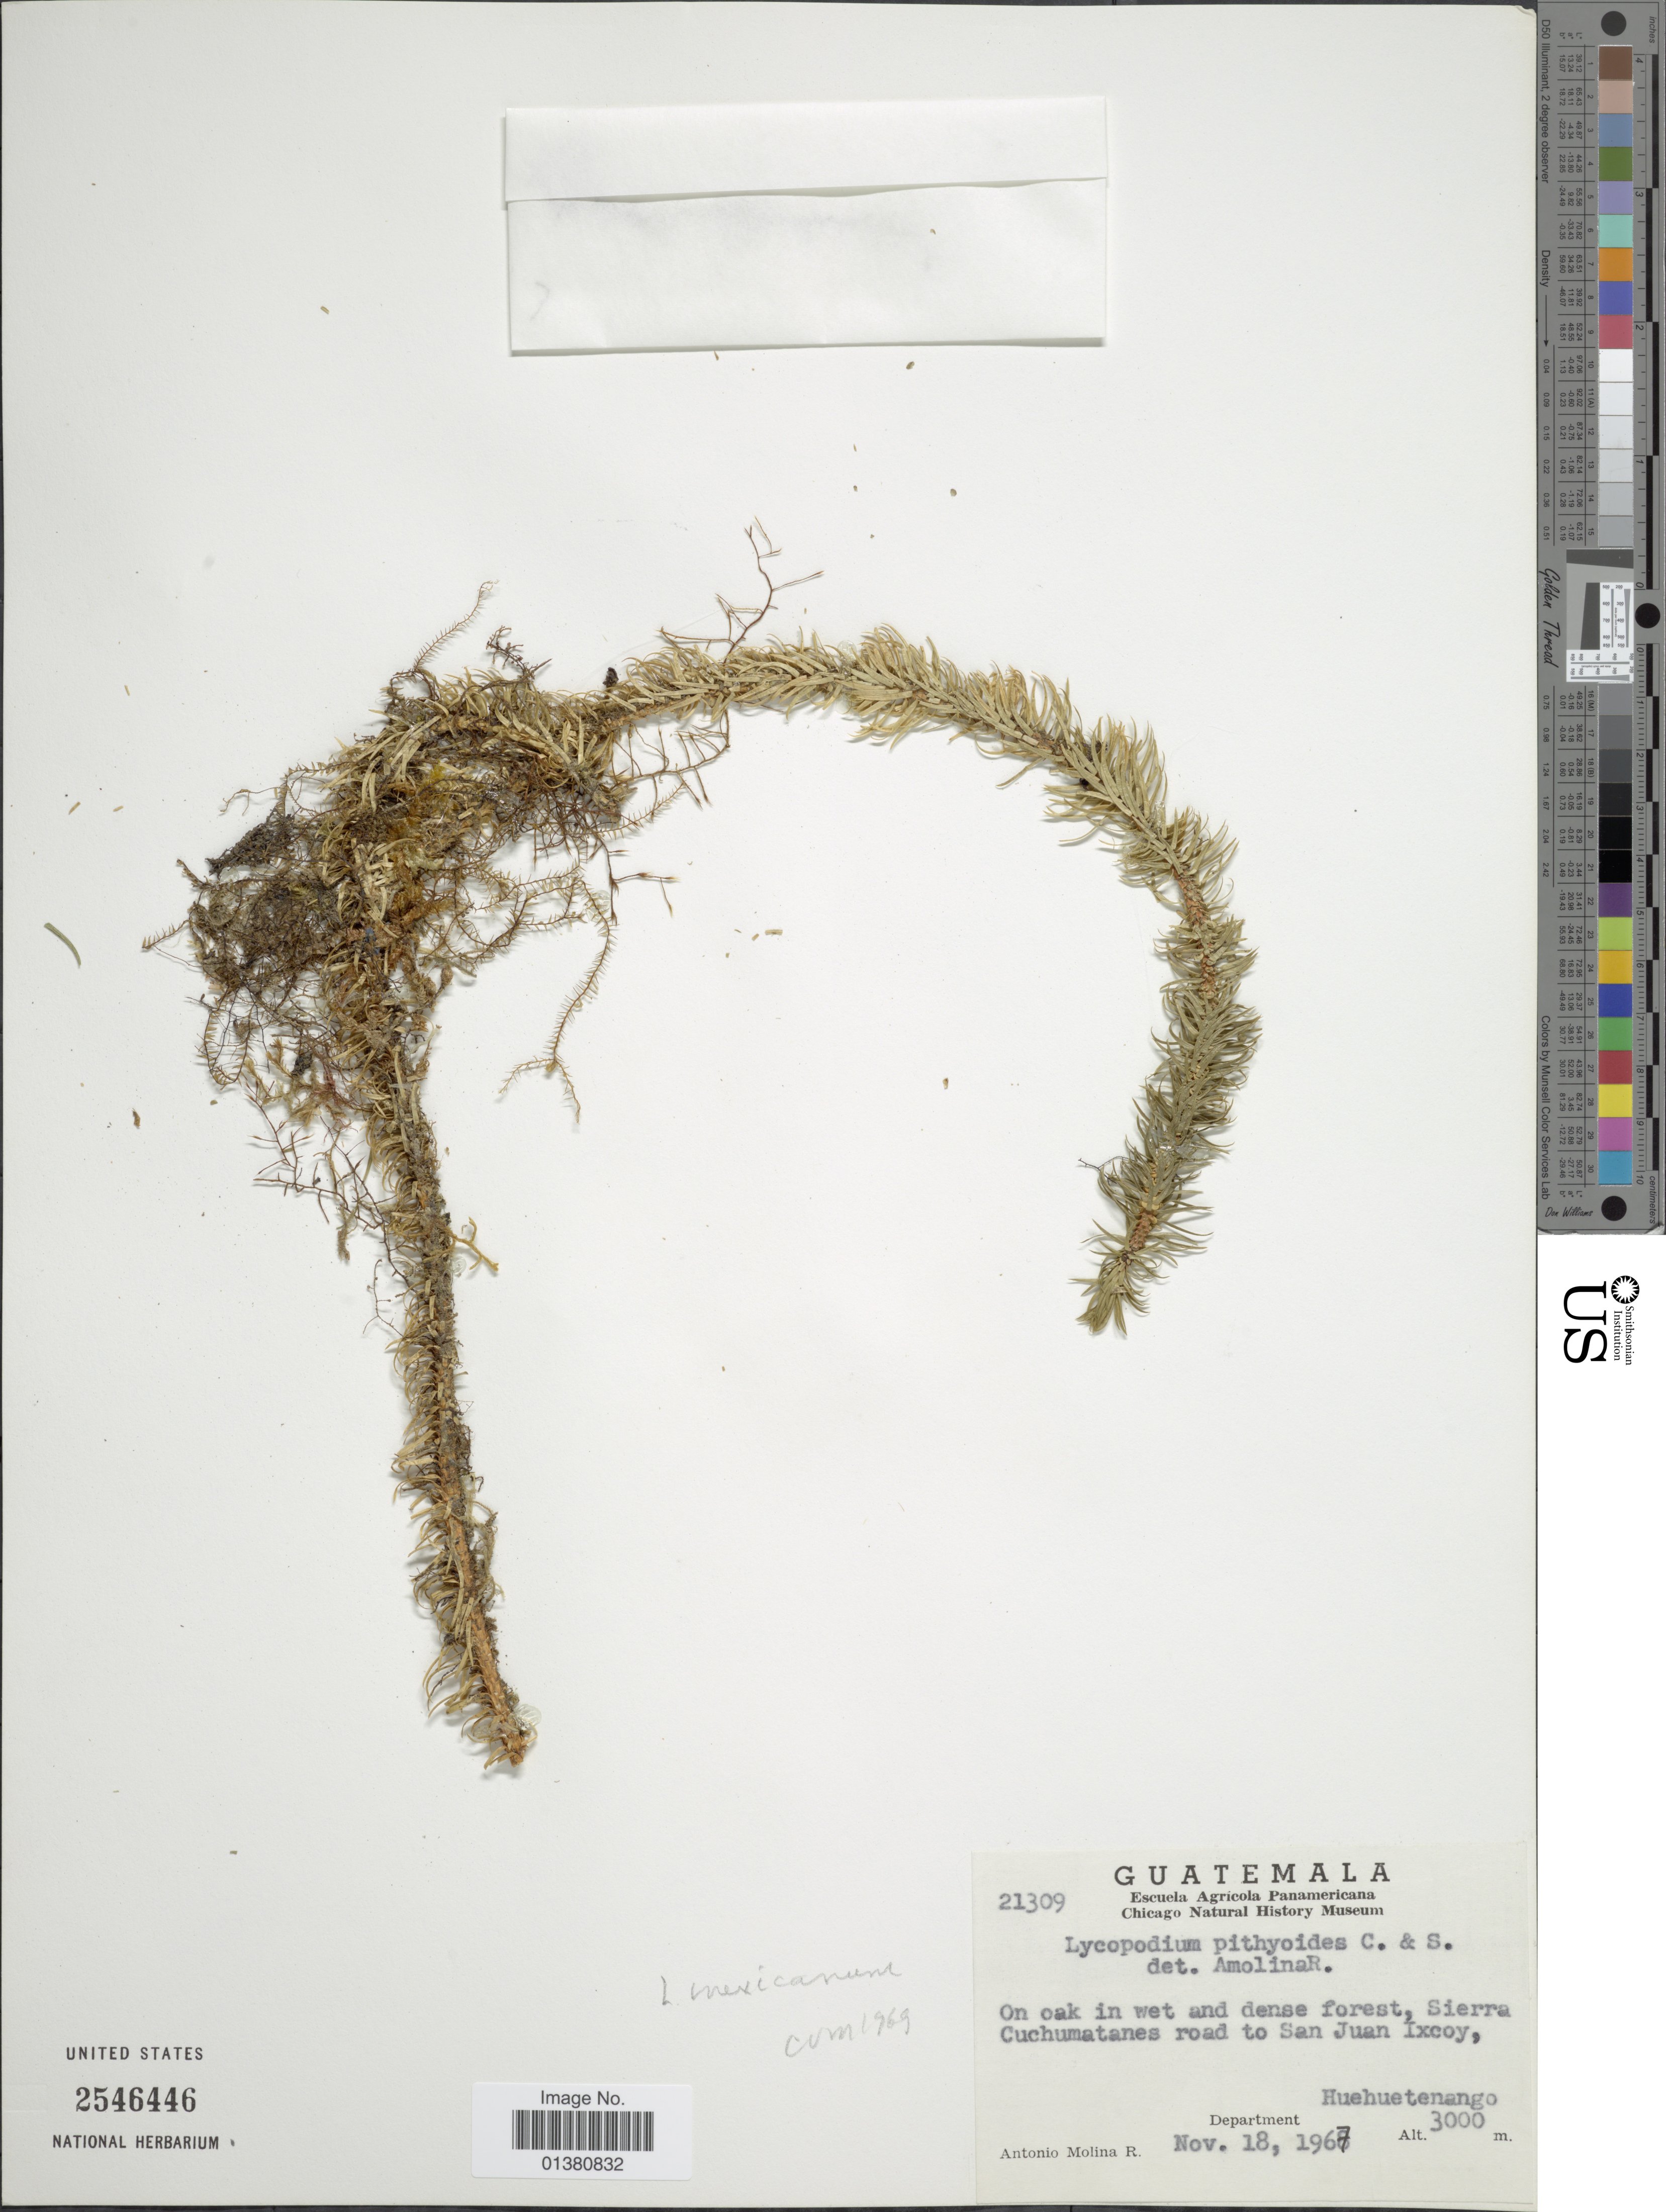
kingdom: Plantae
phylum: Tracheophyta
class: Lycopodiopsida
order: Lycopodiales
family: Lycopodiaceae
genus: Phlegmariurus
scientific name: Phlegmariurus mexicanus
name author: (Herter) B. Øllg.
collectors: A. Molina R.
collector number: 21309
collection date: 1967-11-18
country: Guatemala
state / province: Huehuetenango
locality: Sierra Cuchumatanes road to San Juan Ixcoy, Departmant Huehuetenango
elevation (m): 3000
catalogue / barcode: US 2546446